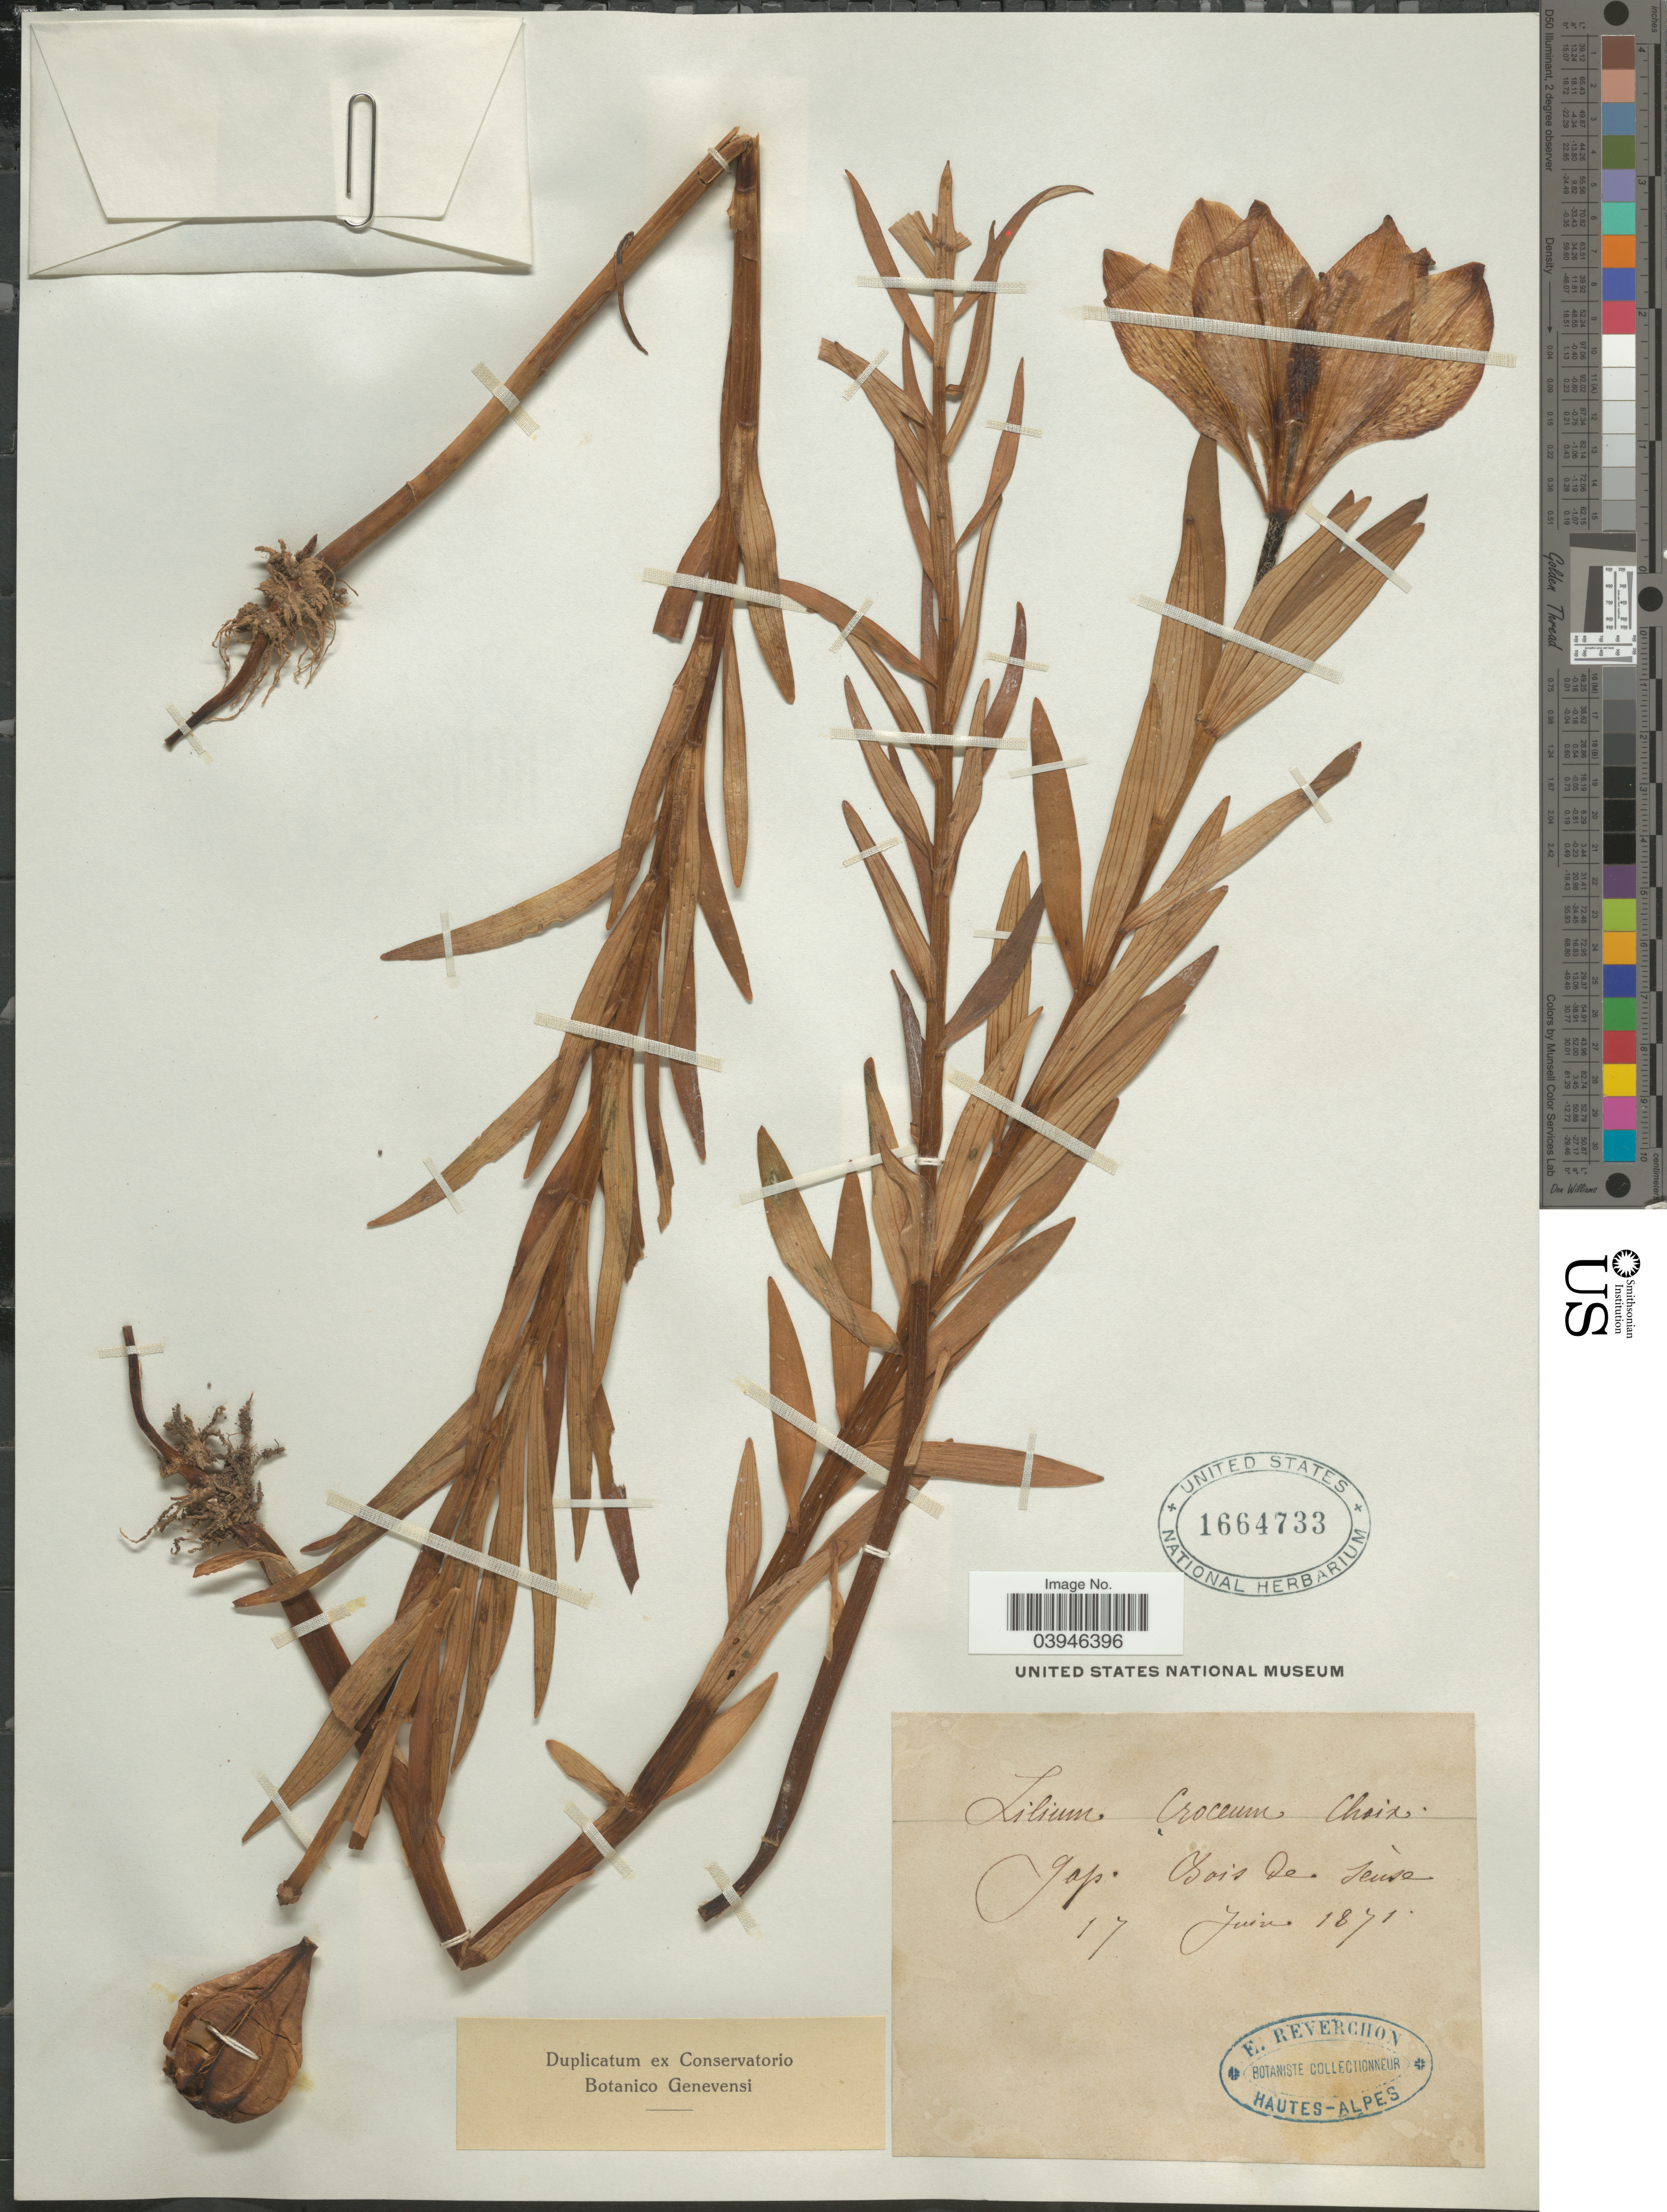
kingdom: Plantae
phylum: Tracheophyta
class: Liliopsida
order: Liliales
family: Liliaceae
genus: Lilium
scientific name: Lilium croceum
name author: Chaix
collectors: E. Reverchon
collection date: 1871-06-17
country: France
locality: Gap. Bois de Seuse.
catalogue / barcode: US 1664733